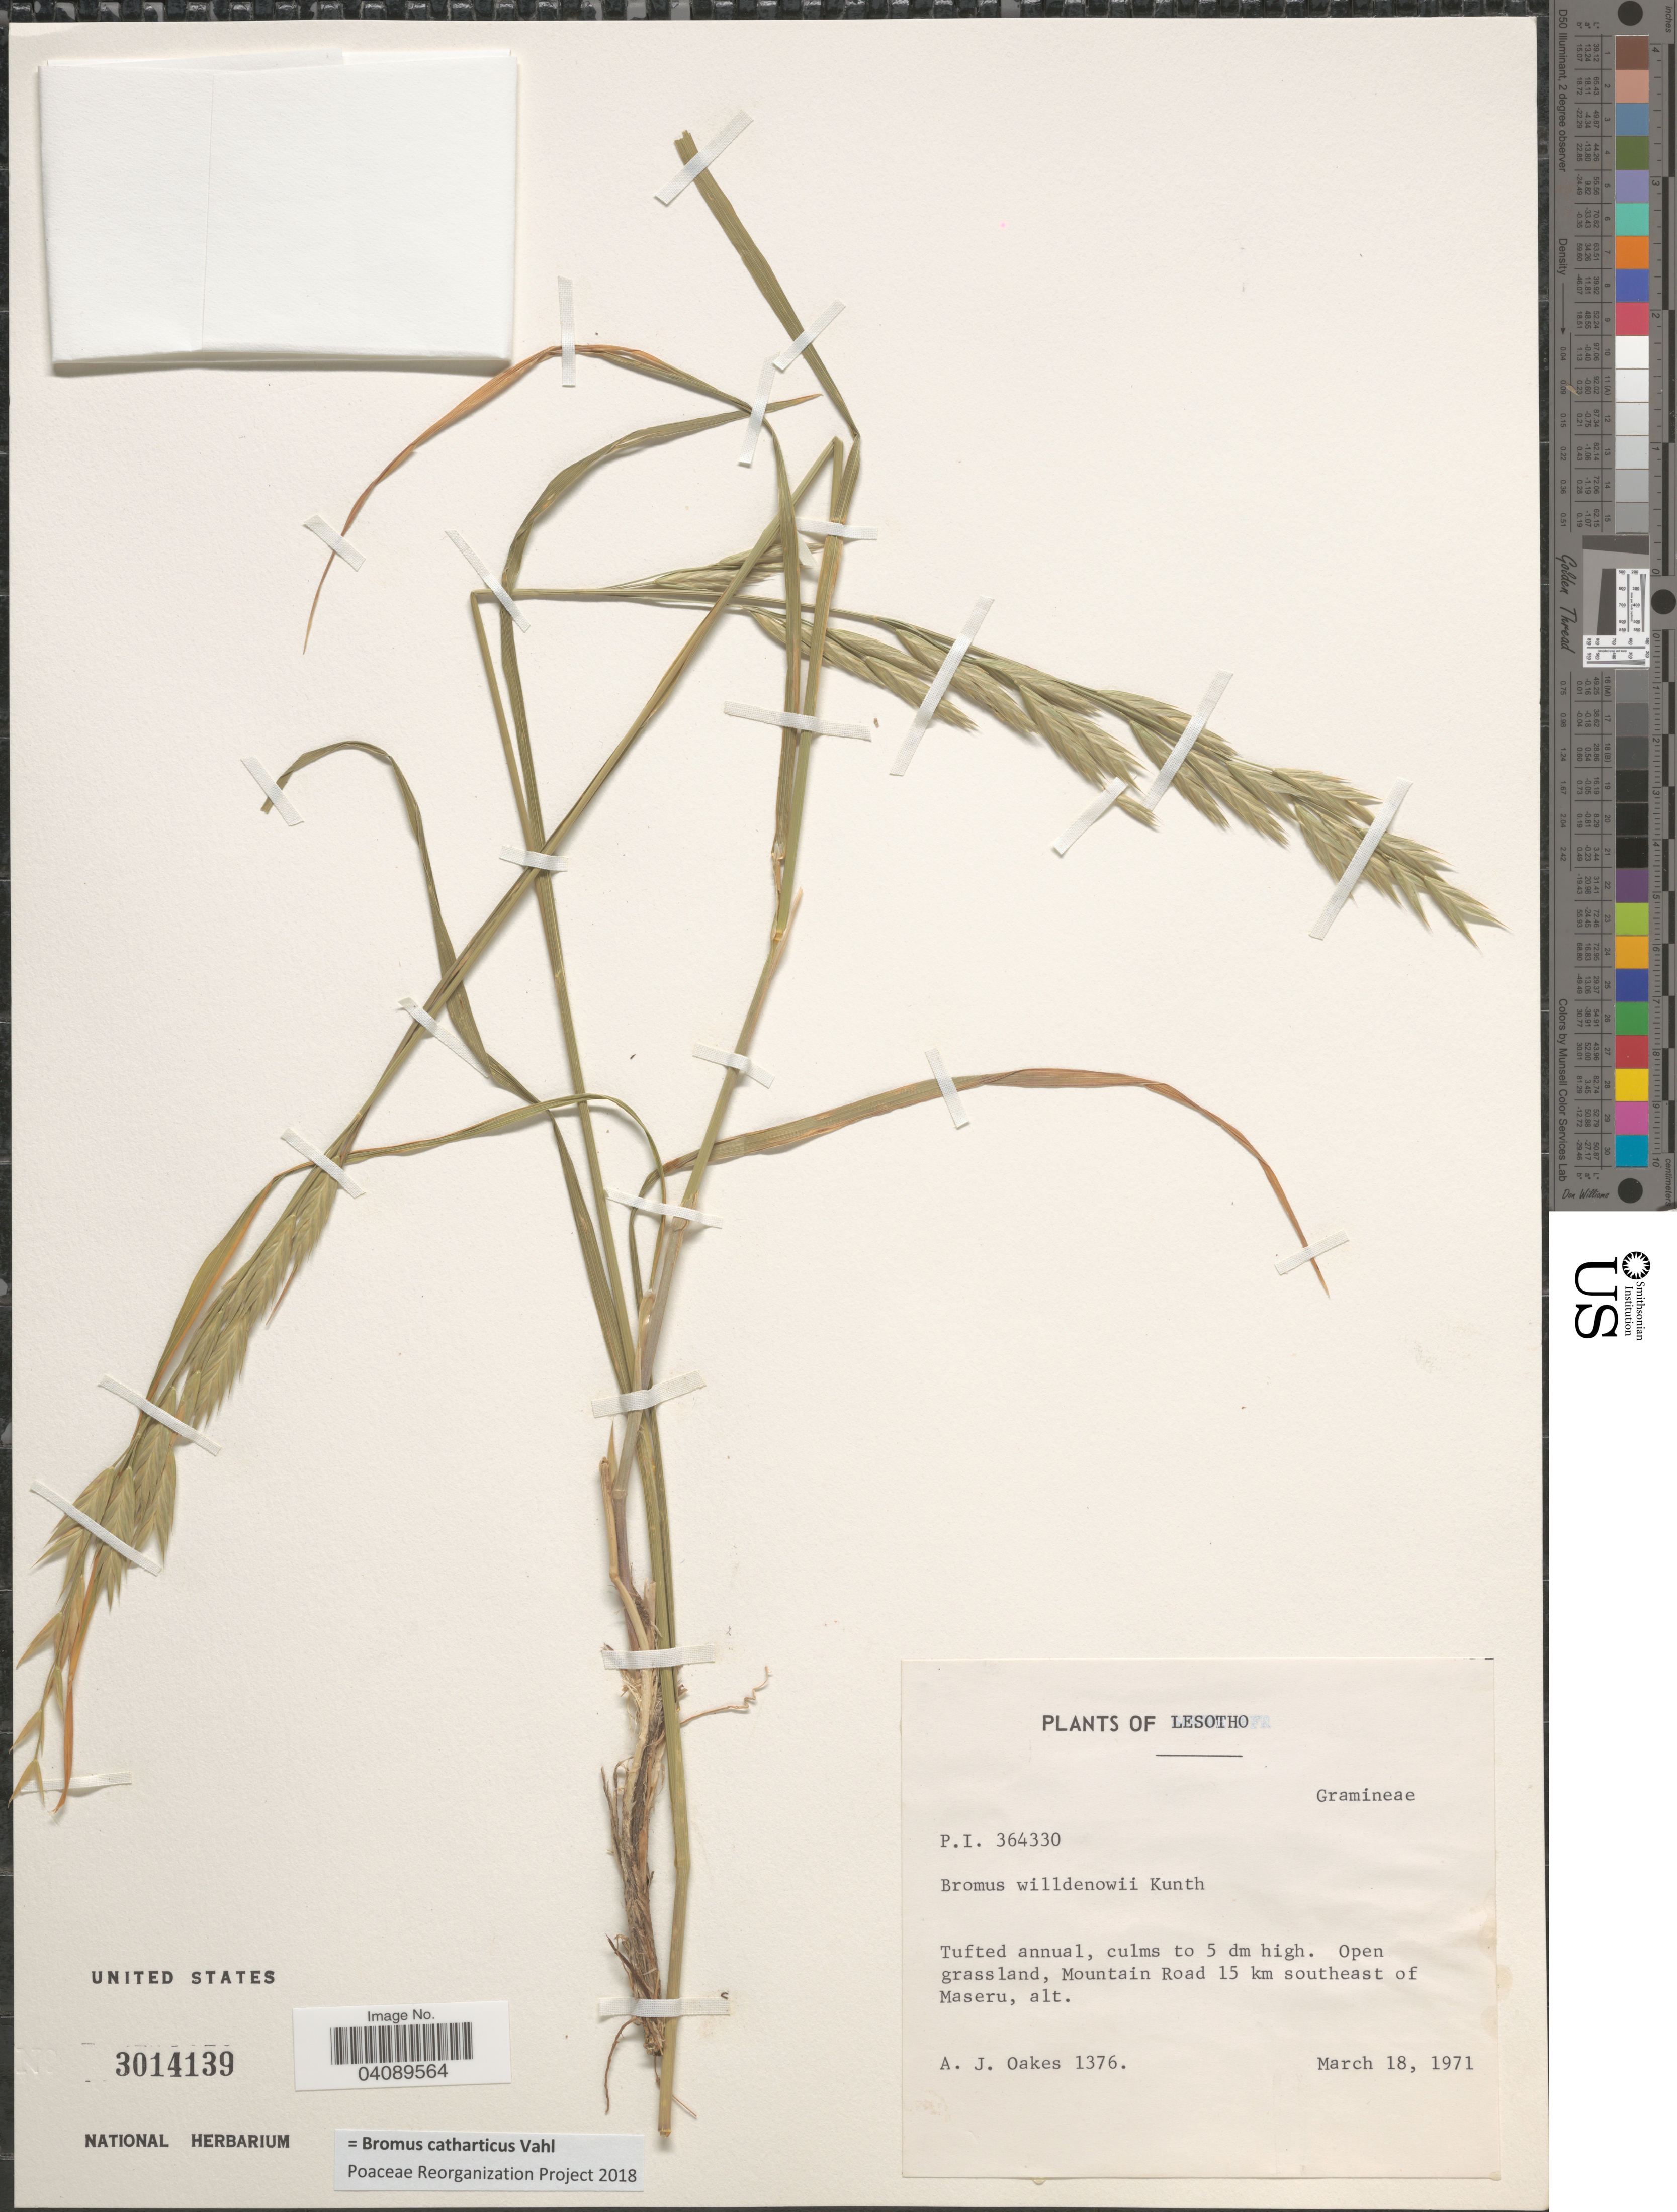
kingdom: Plantae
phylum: Tracheophyta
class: Liliopsida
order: Poales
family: Poaceae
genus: Bromus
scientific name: Bromus catharticus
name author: Vahl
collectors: A. Oakes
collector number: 1376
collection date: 1971-03-18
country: Lesotho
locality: P.I. 364330. Mountain Road 15 km southeast of Maseru.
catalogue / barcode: US 3014139